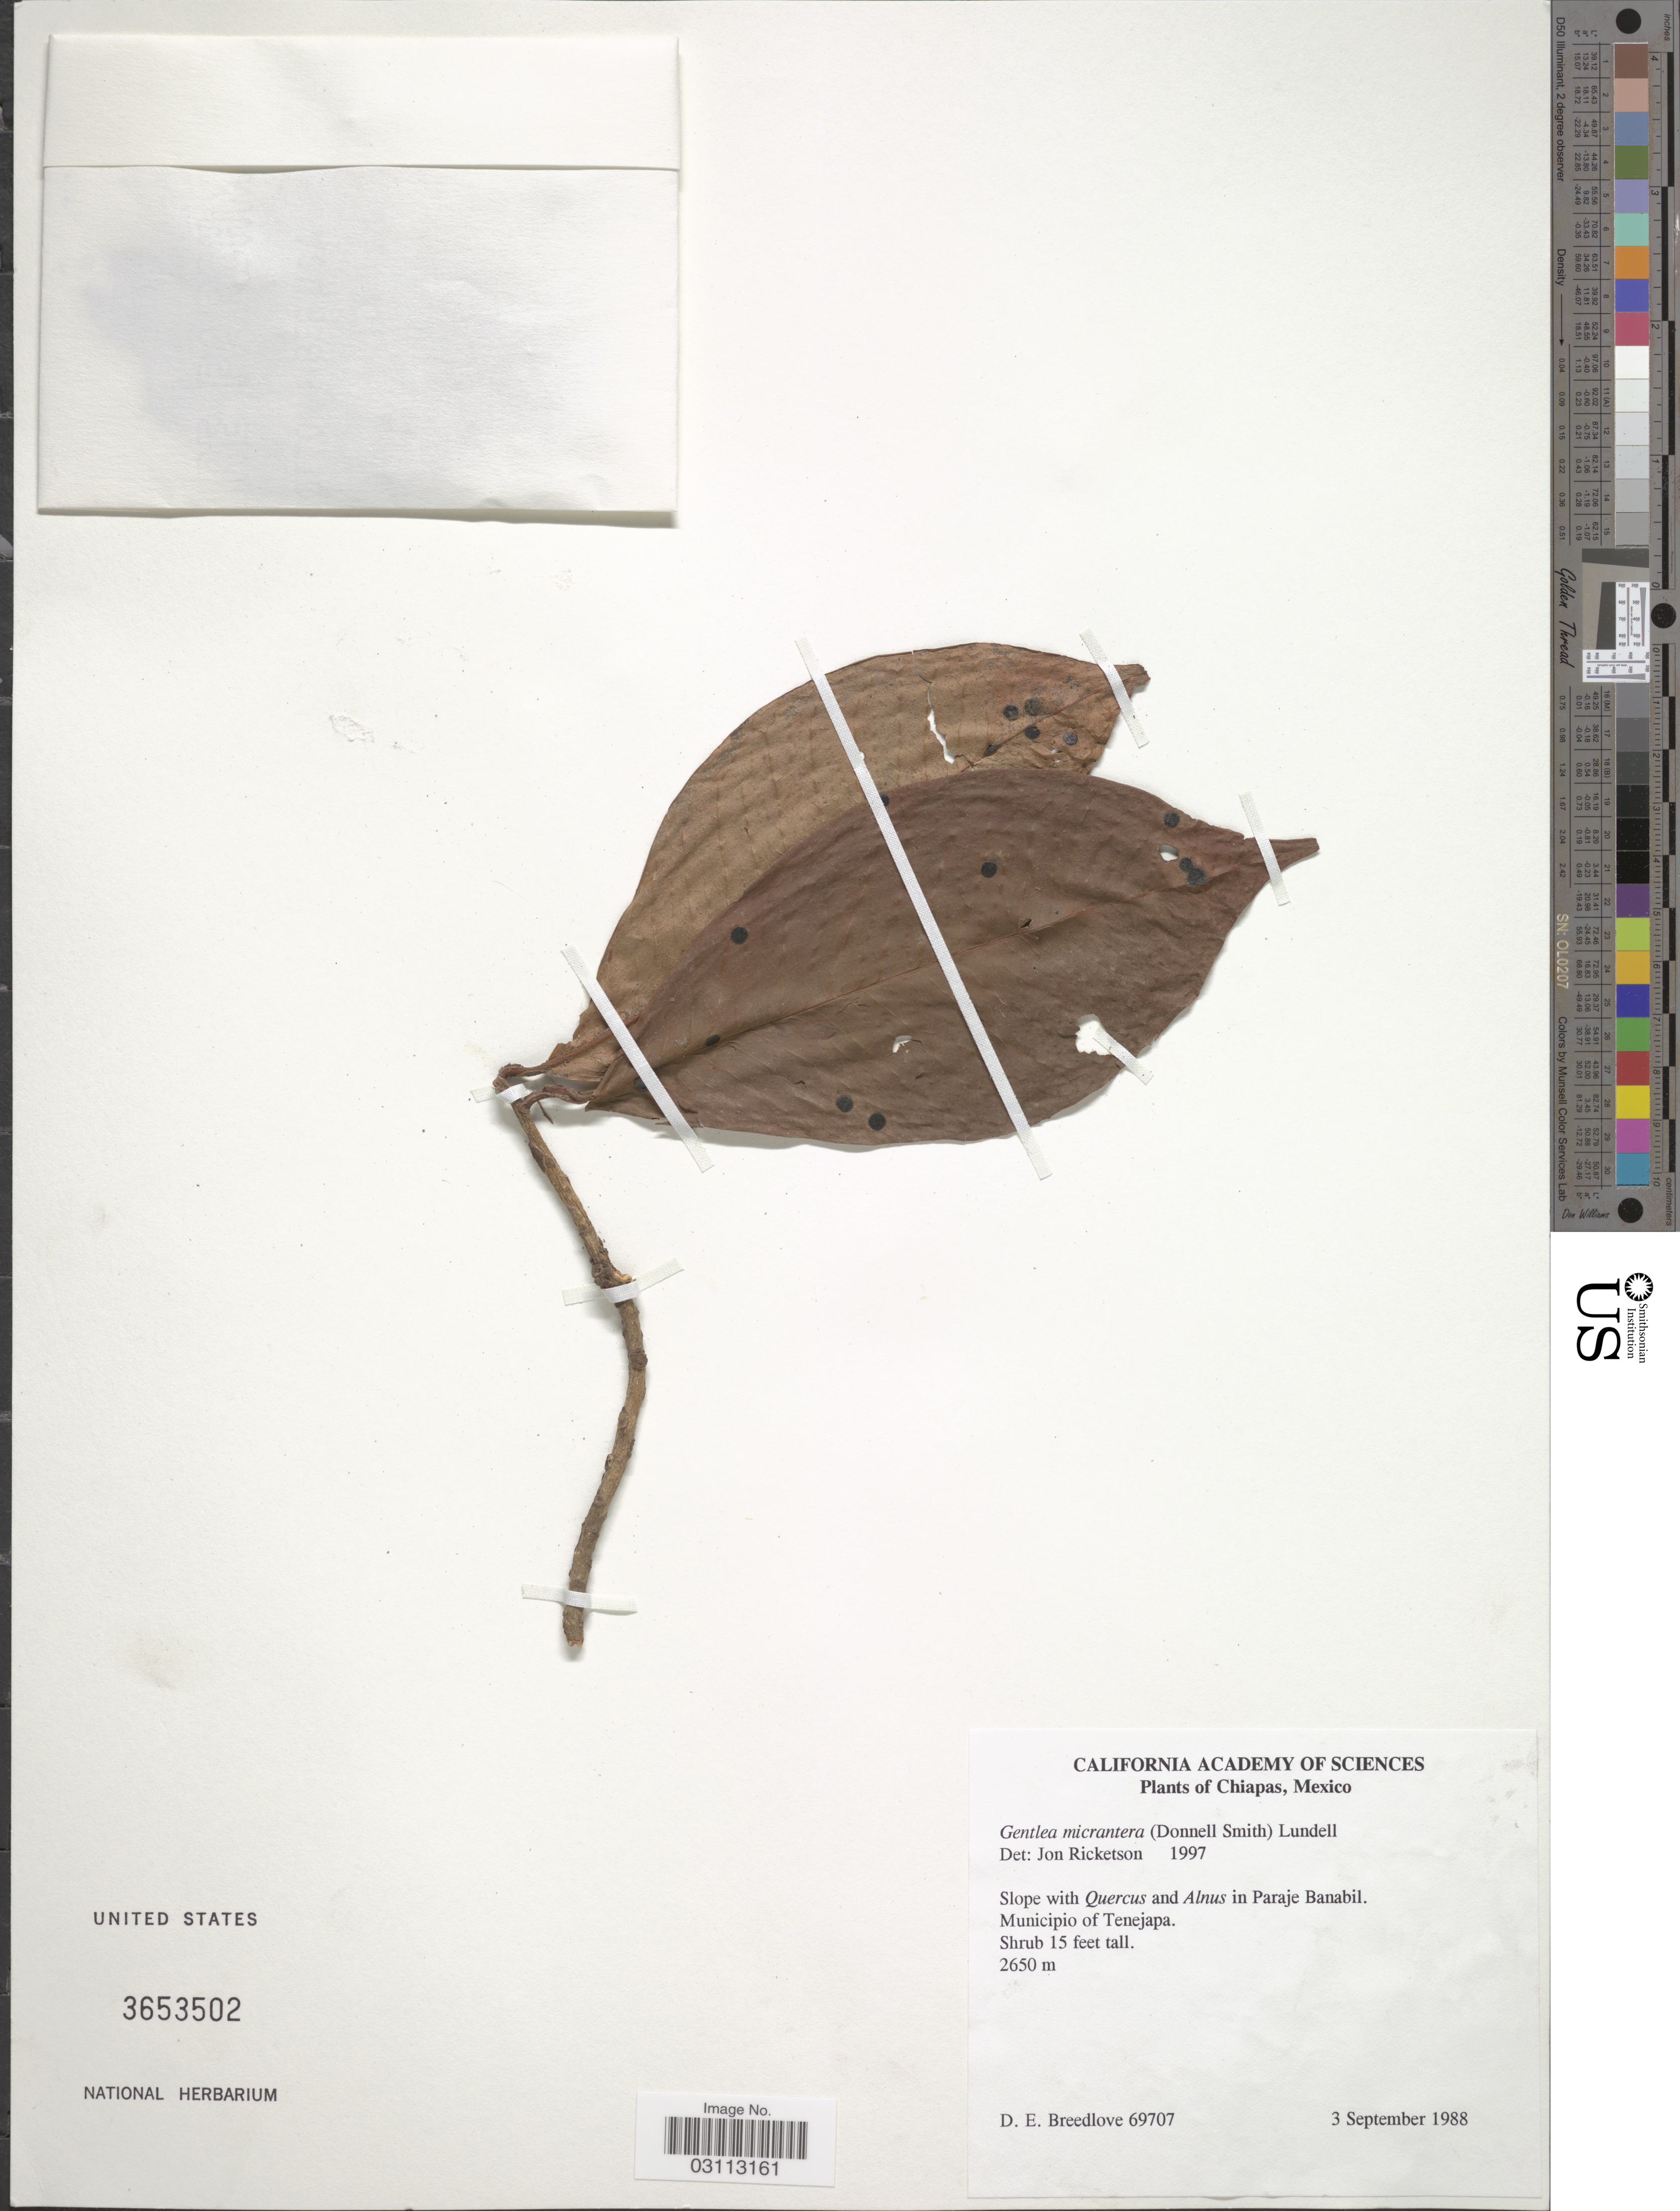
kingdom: Plantae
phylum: Tracheophyta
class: Magnoliopsida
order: Ericales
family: Primulaceae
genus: Gentlea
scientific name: Gentlea micranthera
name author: (Donn. Sm.) Lundell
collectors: D. E. Breedlove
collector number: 69707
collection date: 1988-09-03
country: Mexico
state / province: Chiapas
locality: In Paraje Banabil. Municipio of Tenajapa.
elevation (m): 2650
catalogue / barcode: US 3653502